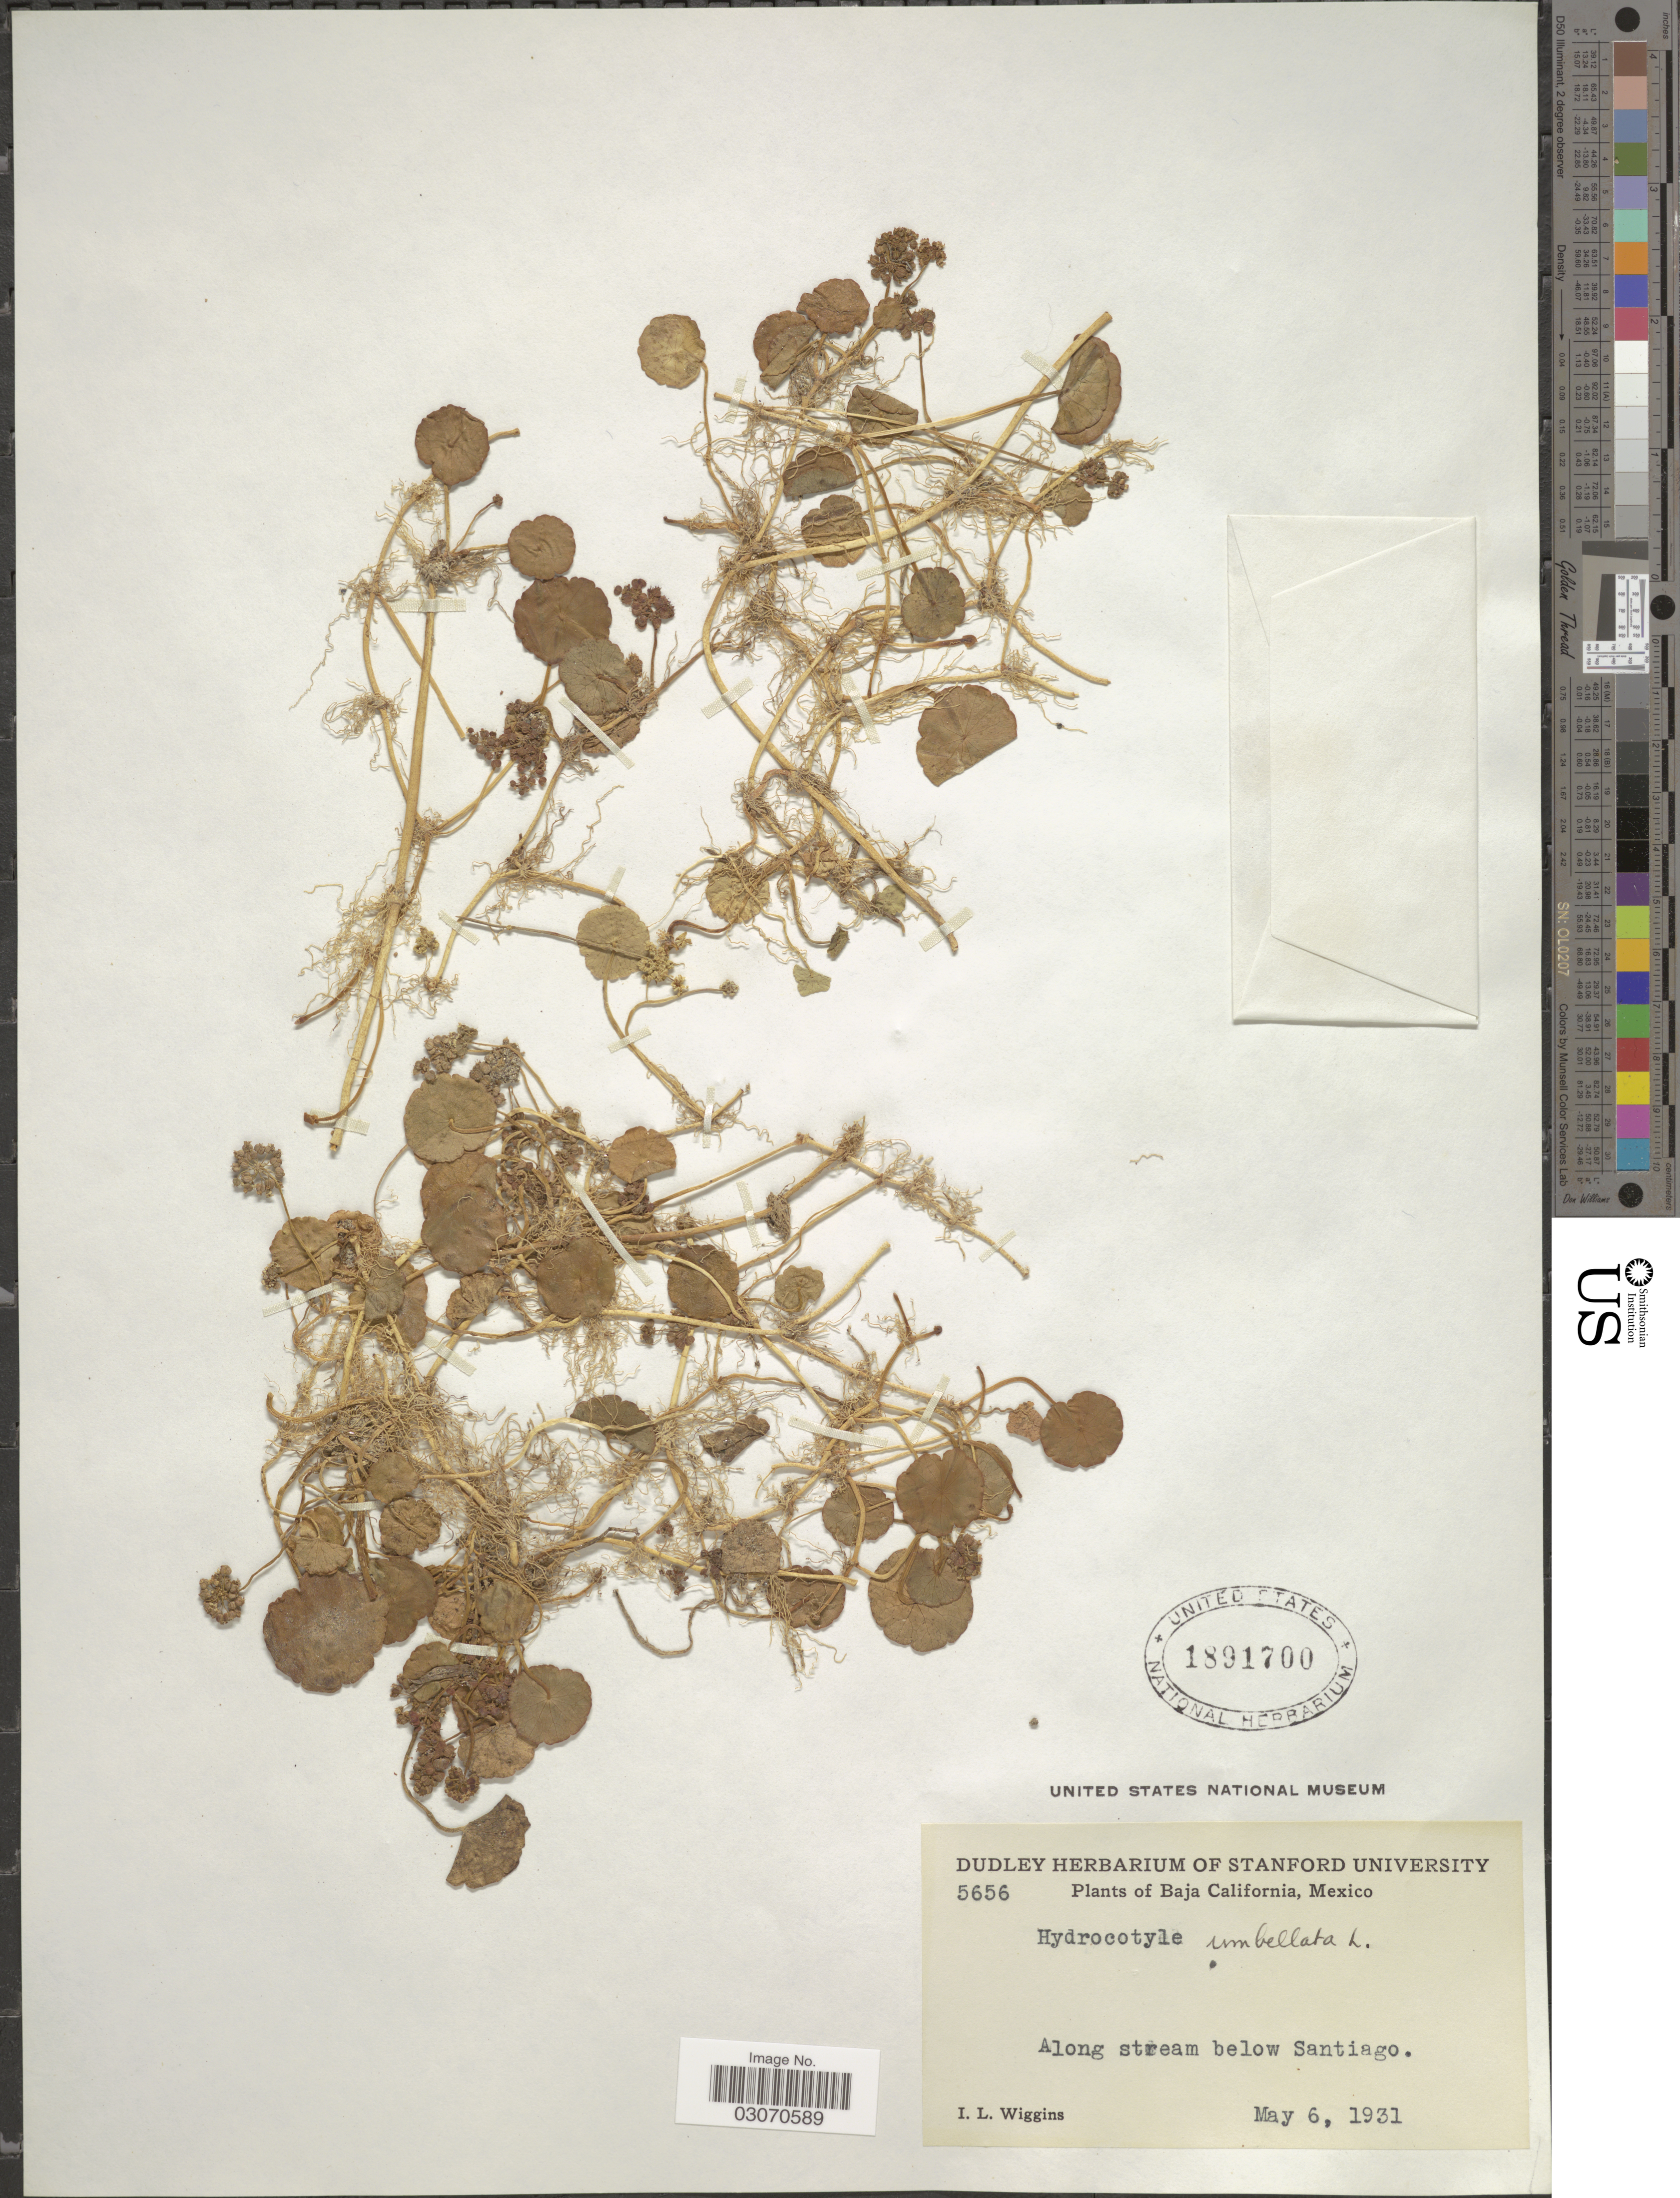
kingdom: Plantae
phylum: Tracheophyta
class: Magnoliopsida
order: Apiales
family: Araliaceae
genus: Hydrocotyle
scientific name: Hydrocotyle umbellata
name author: L.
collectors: I. L. Wiggins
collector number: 5656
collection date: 1931-05-06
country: Mexico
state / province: Baja California Sur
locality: Along stream below Santiago.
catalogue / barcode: US 1891700